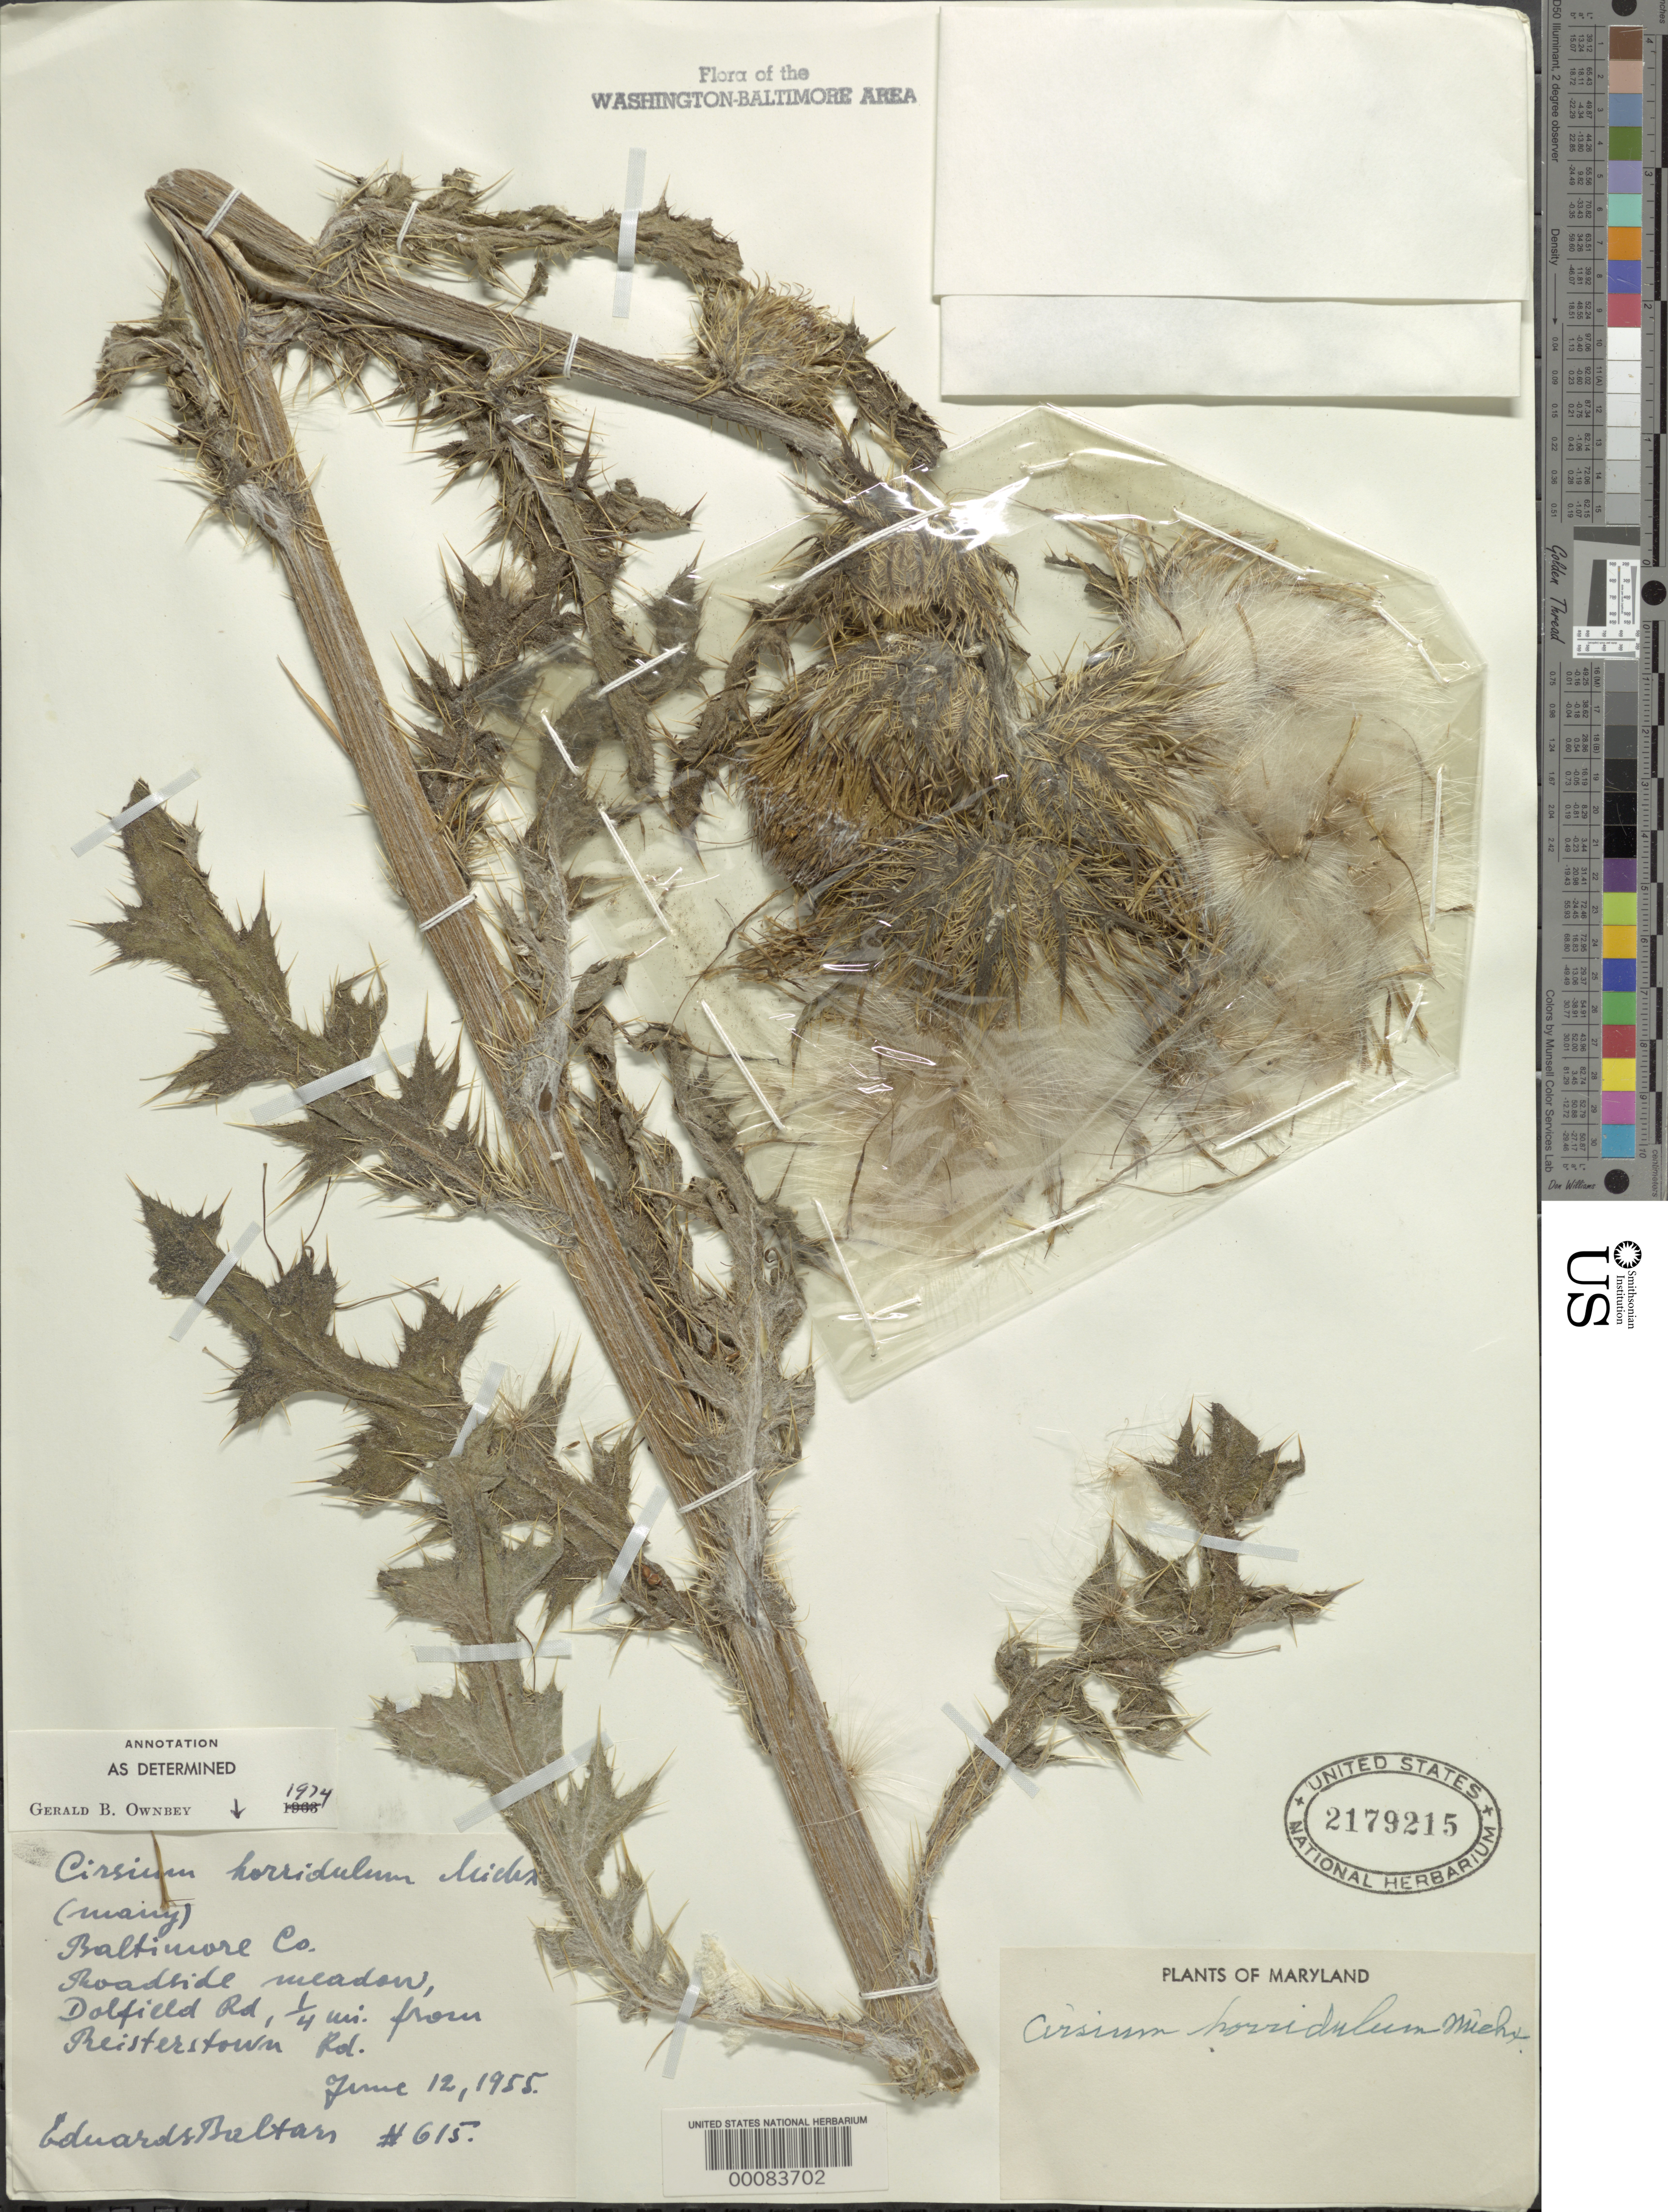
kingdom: Plantae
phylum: Tracheophyta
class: Magnoliopsida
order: Asterales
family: Asteraceae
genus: Cirsium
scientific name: Cirsium horridulum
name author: Michx.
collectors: E. Baltars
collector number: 615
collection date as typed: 12 Jun 1955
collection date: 1955-06-12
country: United States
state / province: Maryland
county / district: Baltimore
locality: Dolfield Rd. near Reisterstown Rd.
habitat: Roadside meadow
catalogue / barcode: US 2179215